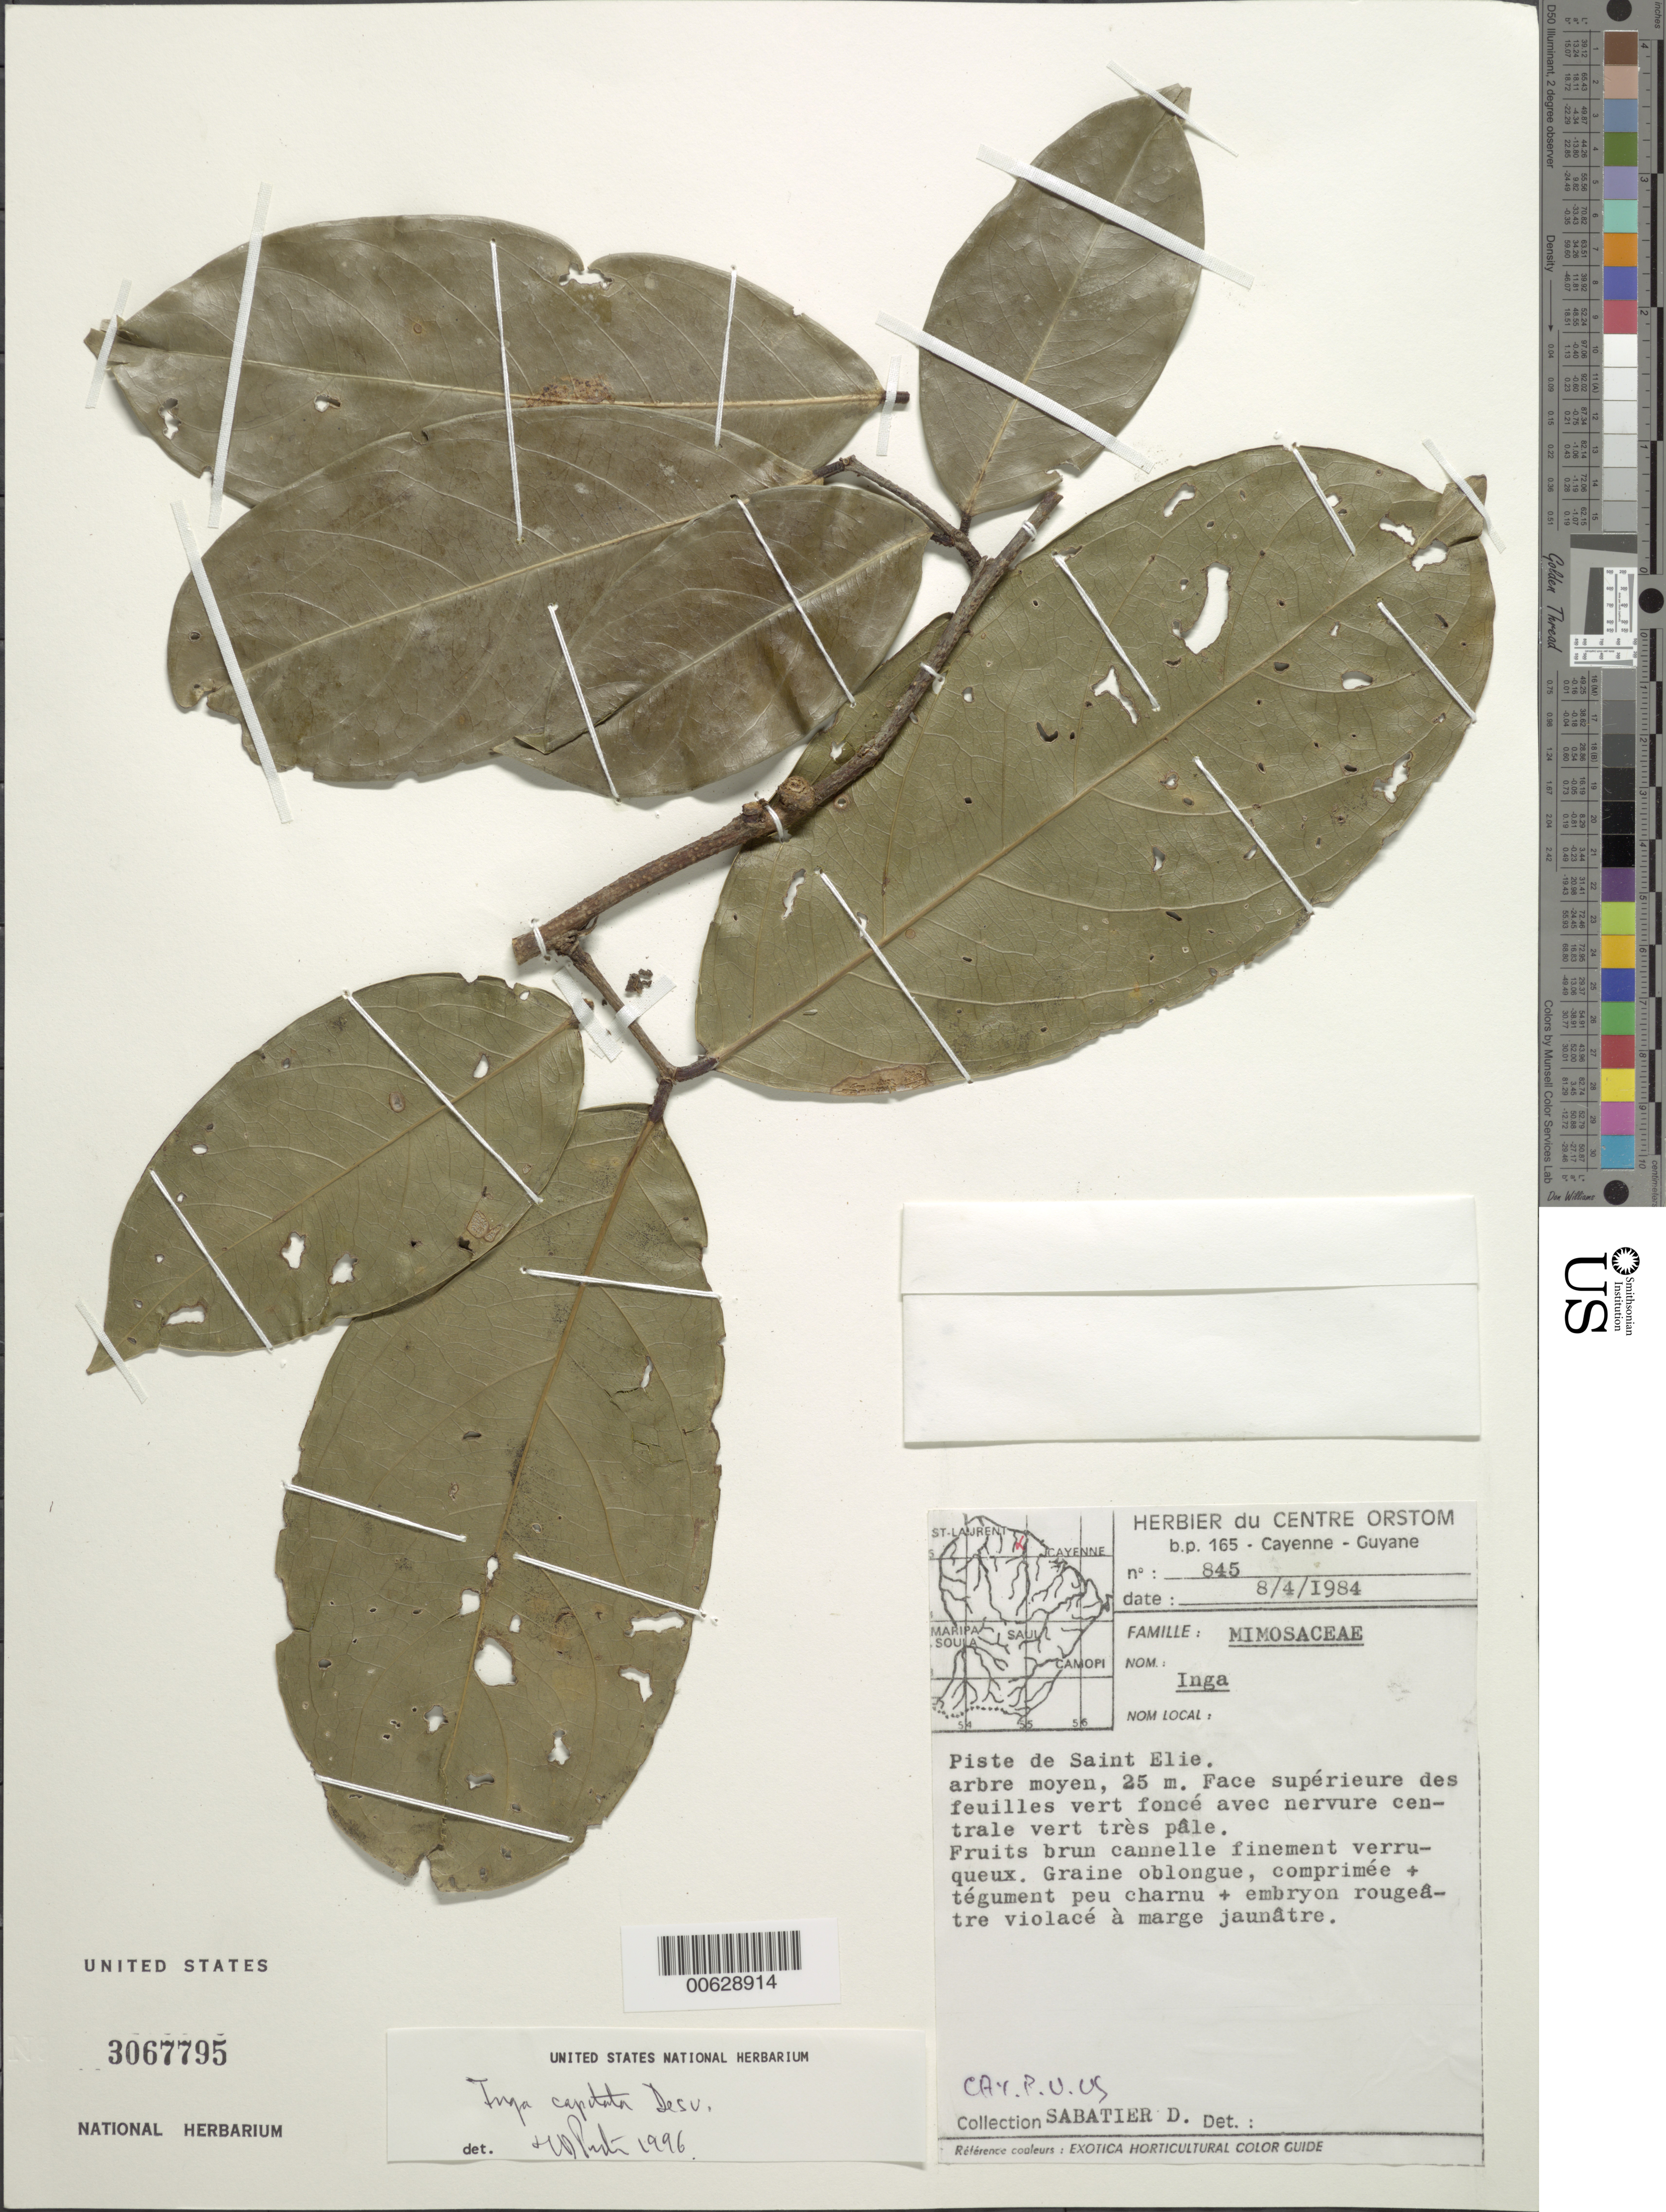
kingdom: Plantae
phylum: Tracheophyta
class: Magnoliopsida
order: Fabales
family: Fabaceae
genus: Inga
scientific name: Inga capitata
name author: Desv.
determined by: Pennington, T. D., (K)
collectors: D. Sabatier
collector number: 845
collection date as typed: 8-Apr-84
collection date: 1984-04-08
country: French Guiana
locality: Piste de Saint-Élie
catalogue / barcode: US 3067795